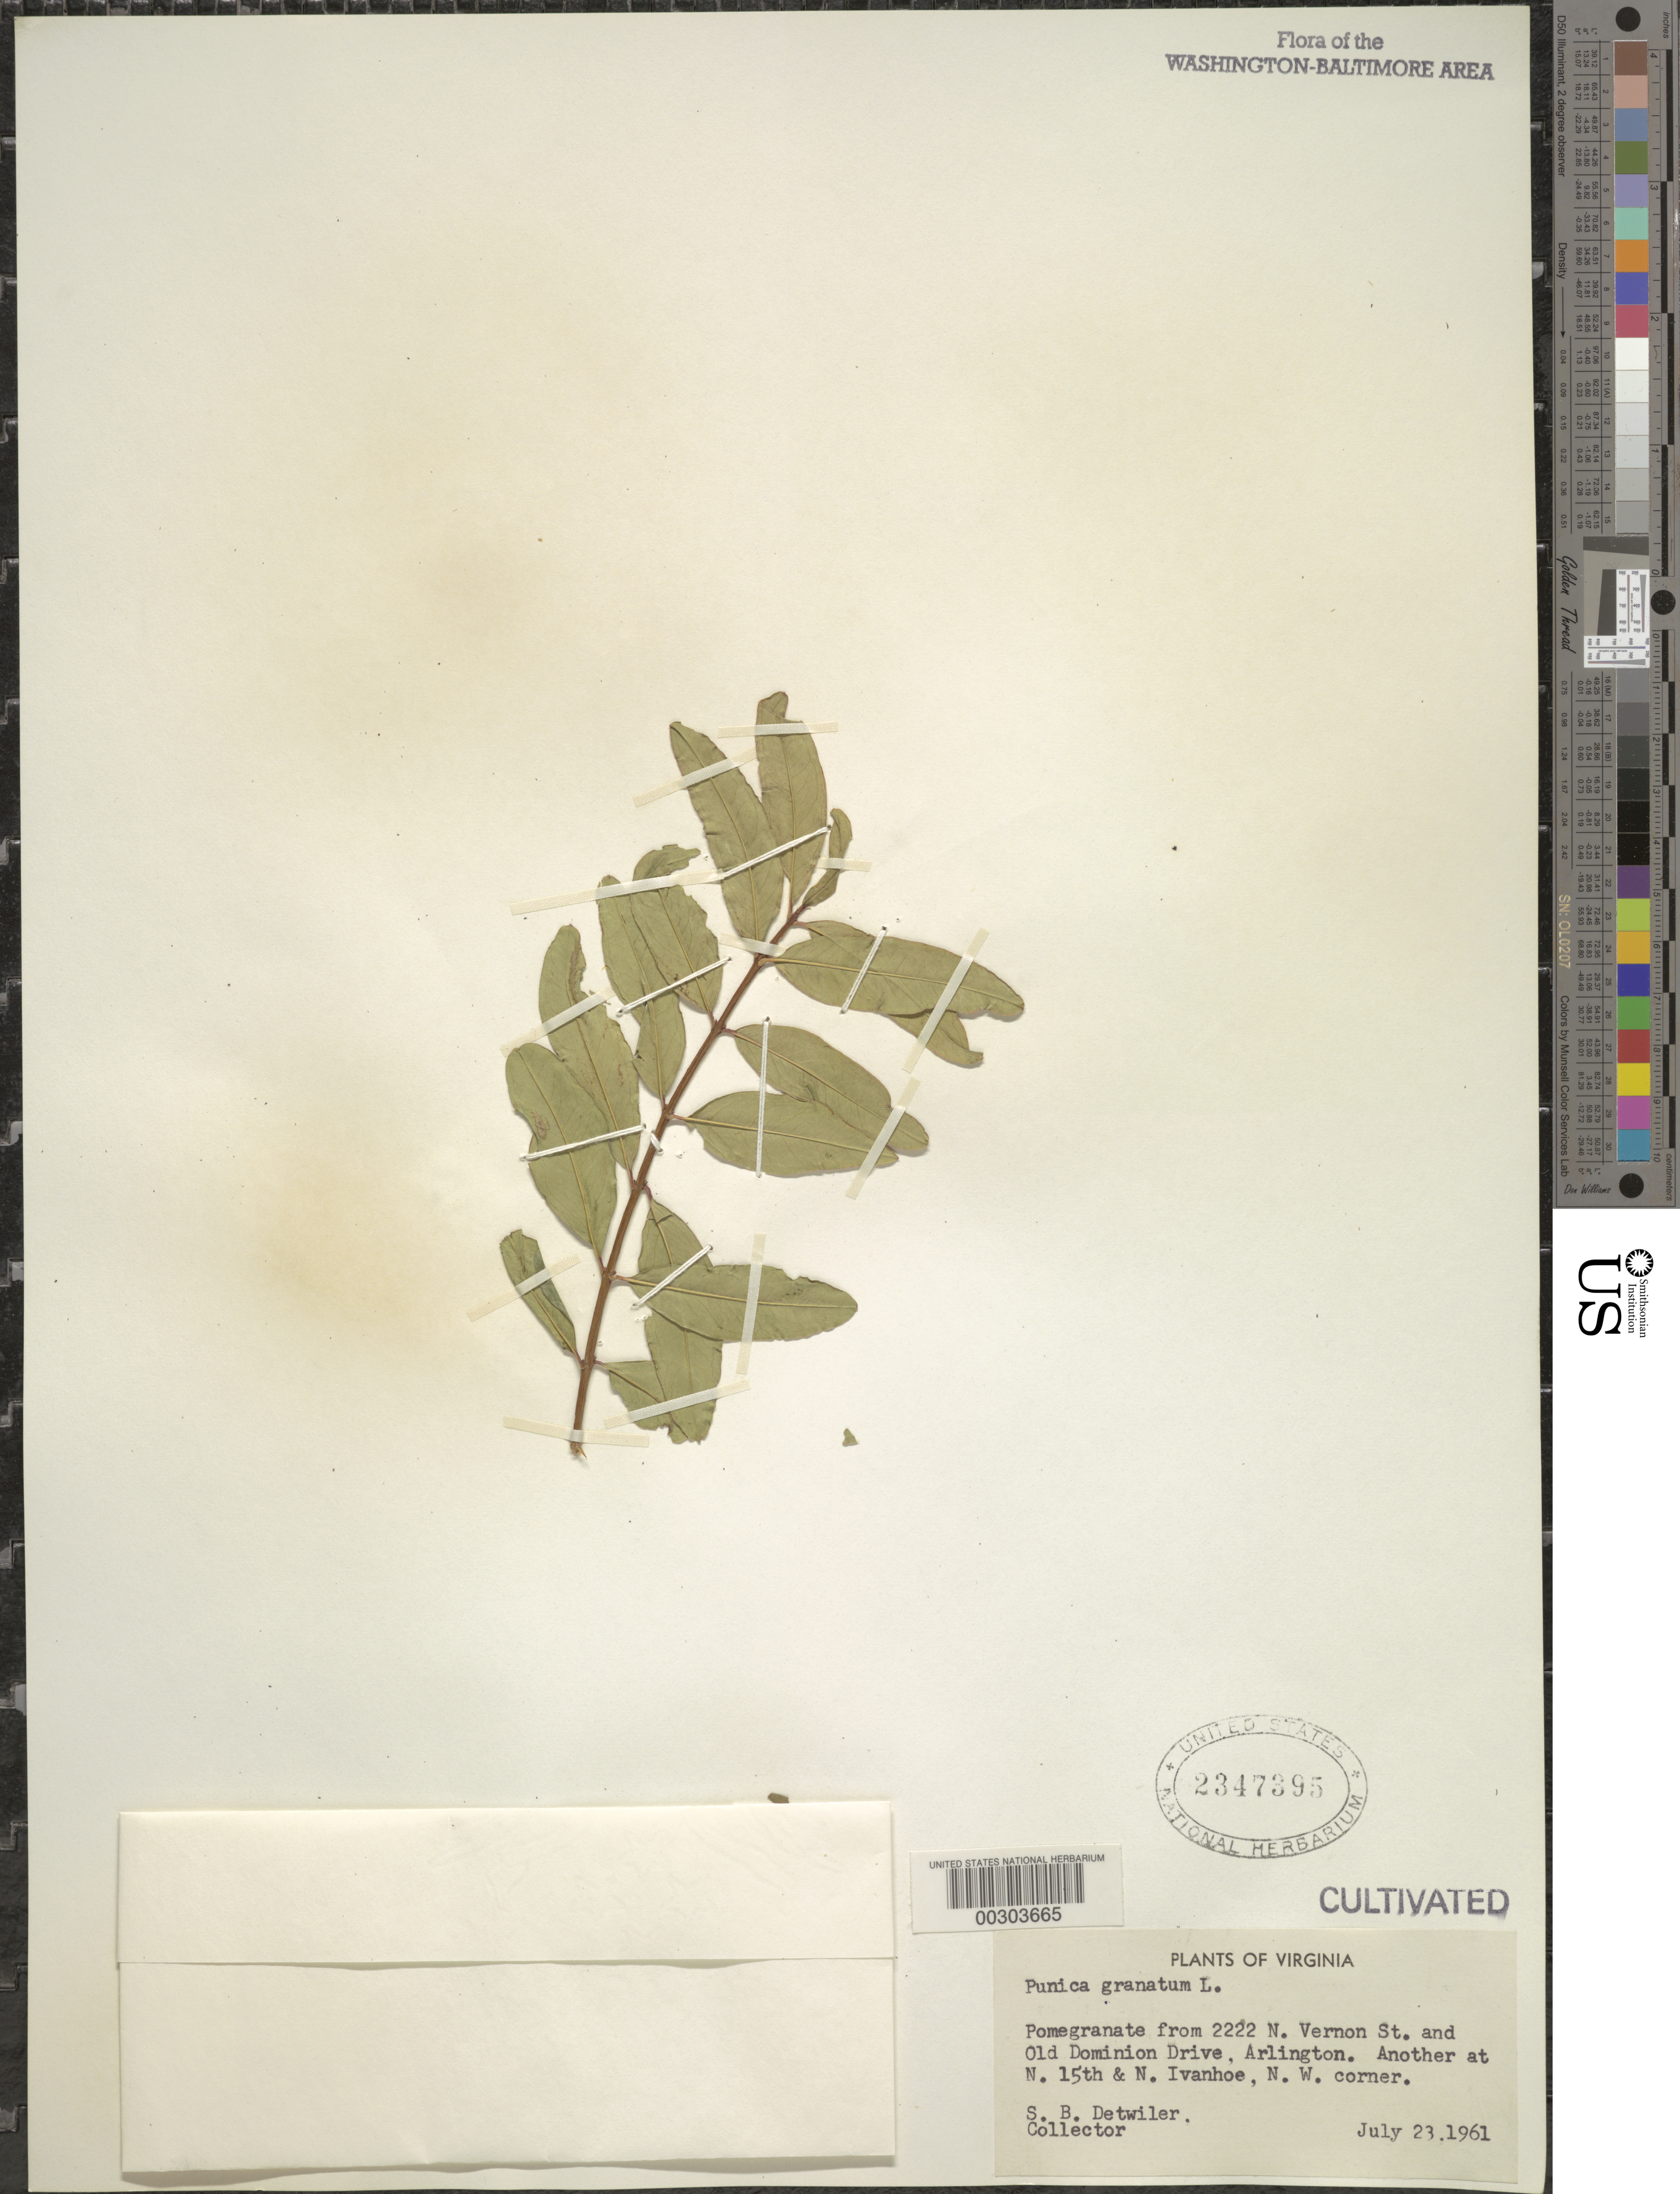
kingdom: Plantae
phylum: Tracheophyta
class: Magnoliopsida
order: Myrtales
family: Lythraceae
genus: Punica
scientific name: Punica granatum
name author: L.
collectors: S. Detwiler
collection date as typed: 23 Jul 1961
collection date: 1961-07-23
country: United States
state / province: Virginia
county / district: Arlington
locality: Arlington 2222 N. Vernon St. and Old Dominion Drive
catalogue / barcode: US 2347395